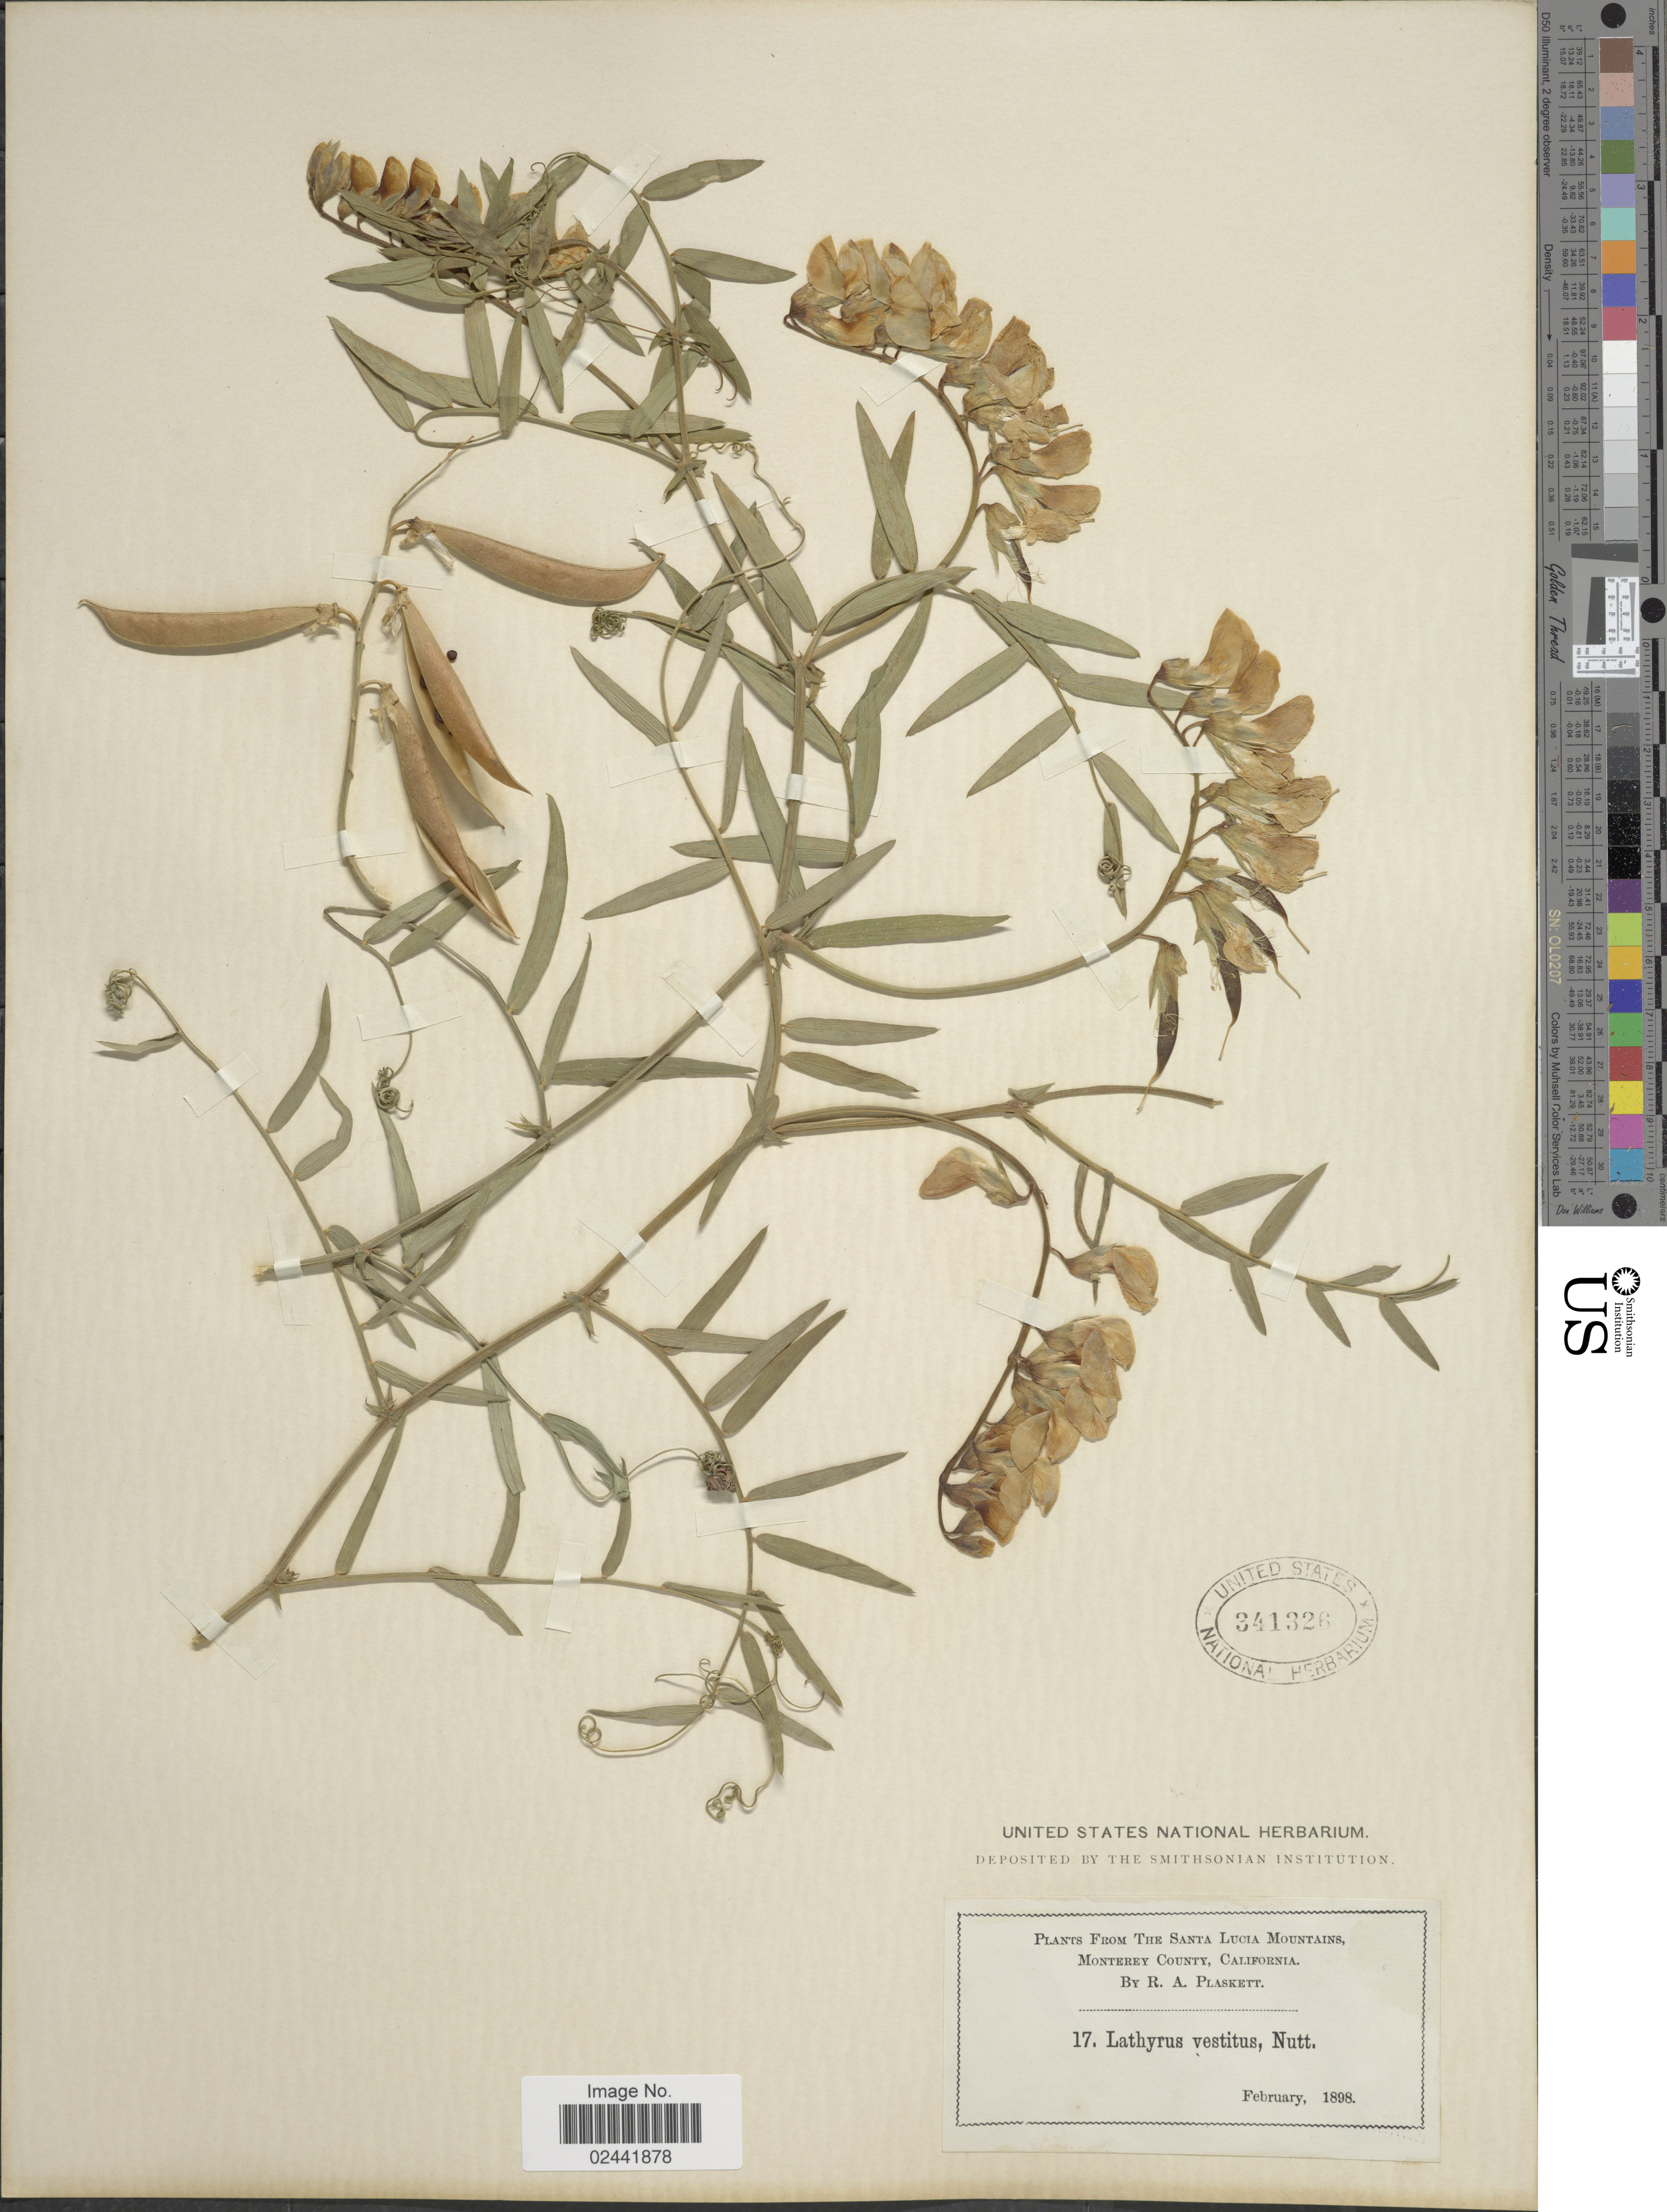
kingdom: Plantae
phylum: Tracheophyta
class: Magnoliopsida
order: Fabales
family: Fabaceae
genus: Lathyrus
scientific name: Lathyrus vestitus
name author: Nutt.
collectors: R. Plaskett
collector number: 17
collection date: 1898-02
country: United States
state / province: California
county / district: Monterey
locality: Santa Lucia Mountains, Monterey County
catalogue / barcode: US 341326